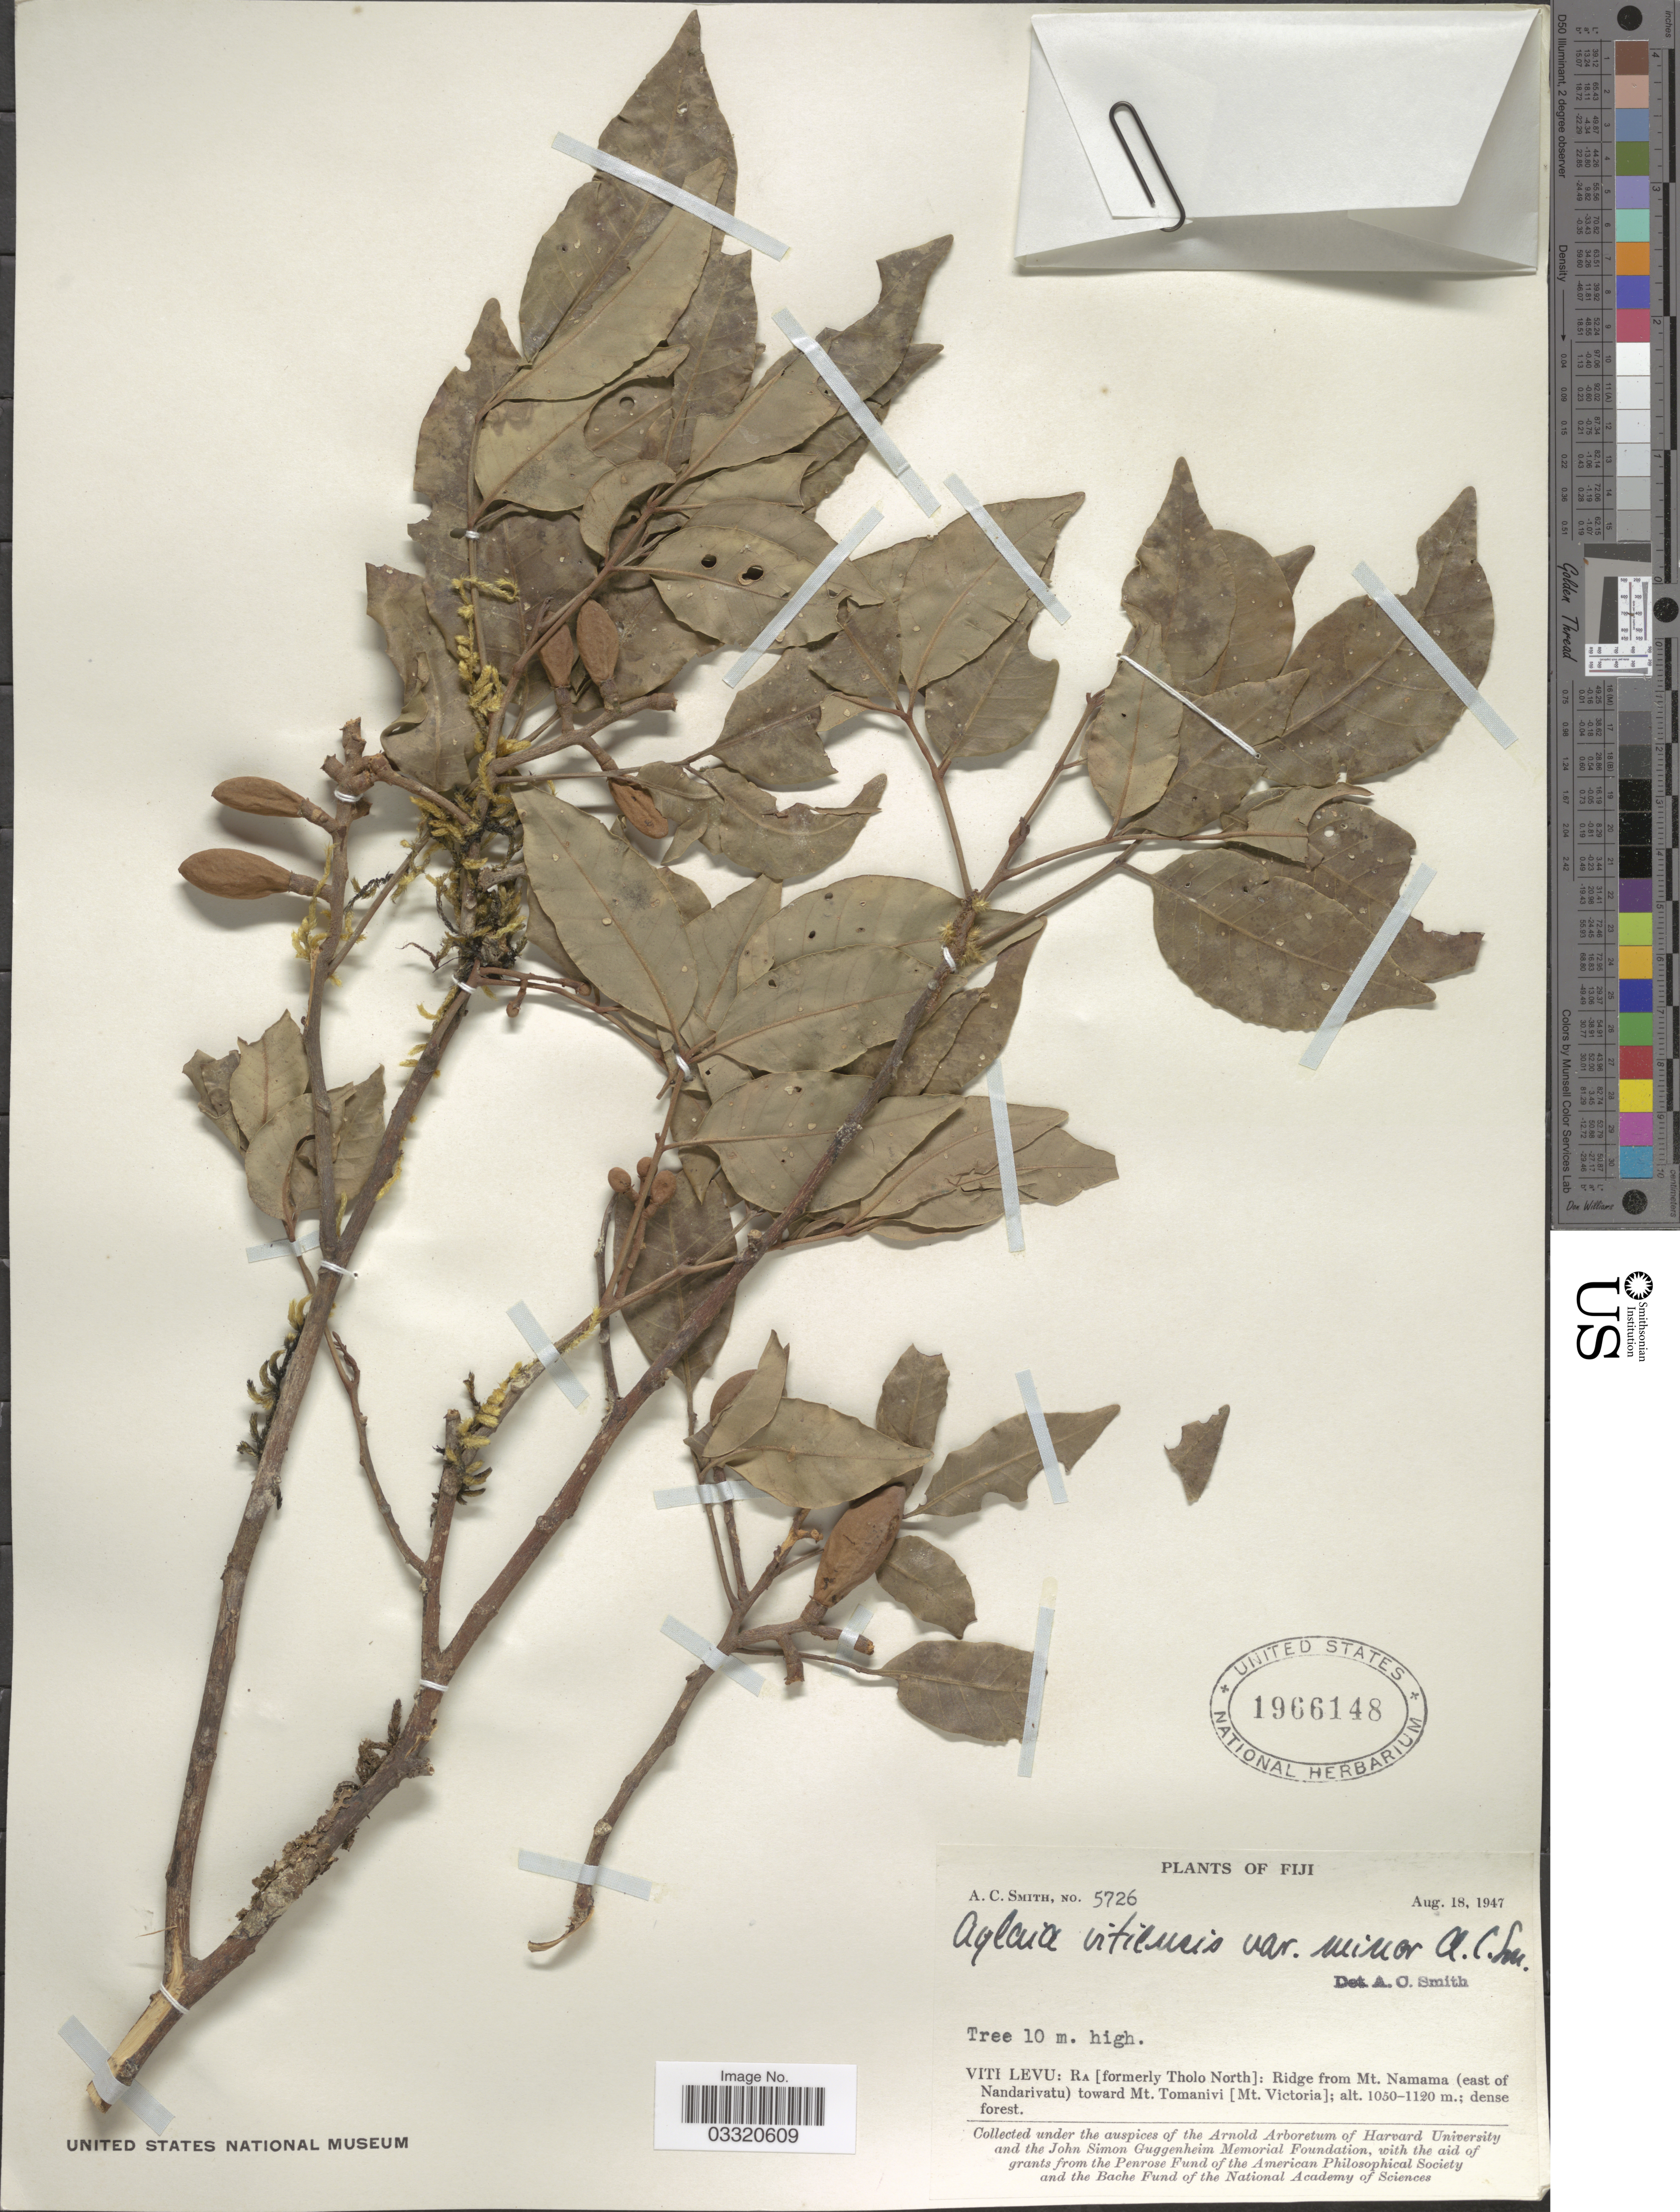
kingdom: Plantae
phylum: Tracheophyta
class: Magnoliopsida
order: Sapindales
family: Meliaceae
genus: Aglaia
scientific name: Aglaia vitiensis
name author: A.C. Sm.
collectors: A. C. Smith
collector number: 5726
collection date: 1947-08-18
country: Fiji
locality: Viti Levu: Ra [formerly Tholo North]: Ridge from Mt. Namama (east of Nandarivatu) toward Mt. Tomanivi [Mt. Victoria].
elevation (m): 1050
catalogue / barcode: US 166148